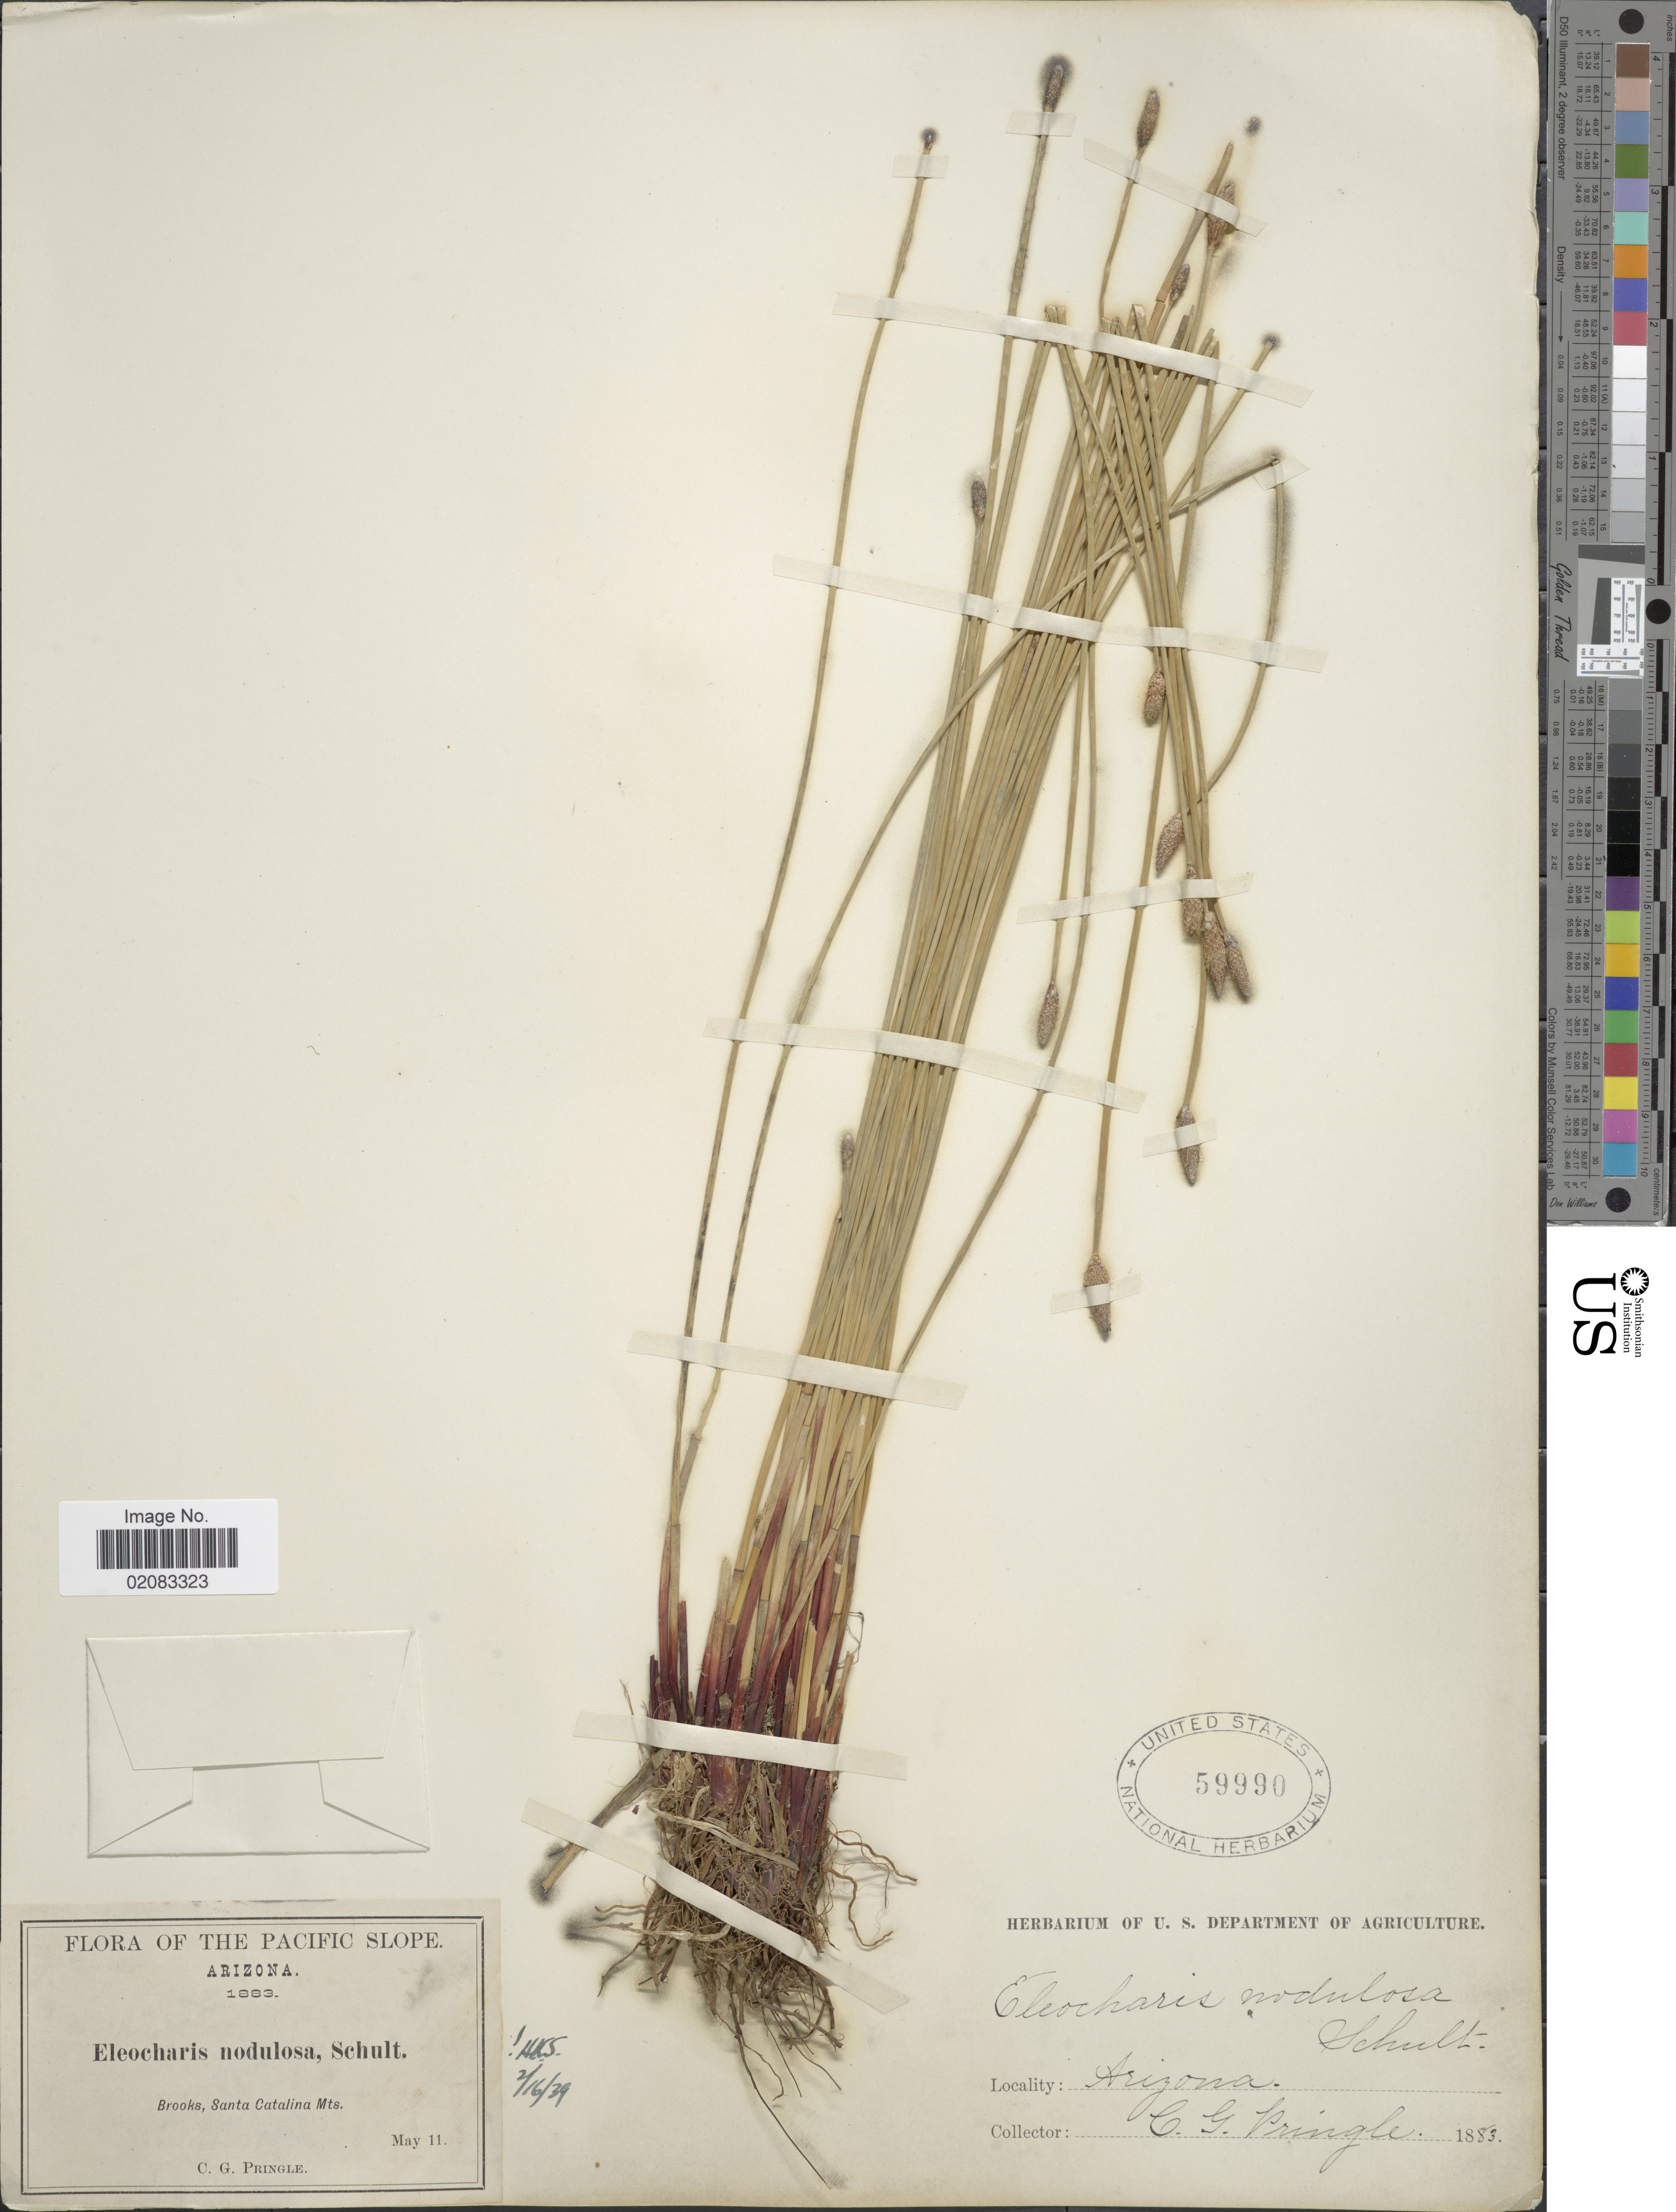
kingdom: Plantae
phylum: Tracheophyta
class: Liliopsida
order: Poales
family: Cyperaceae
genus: Eleocharis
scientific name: Eleocharis montana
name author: (Kunth) Roem. & Schult.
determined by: Strong, Mark T., (BOT), Smithsonian Institution - National Museum of Natural History (UNITED STATES)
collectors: C. G. Pringle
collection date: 1883-05-11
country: United States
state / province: Arizona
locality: The Pacific Slope, Brooks, Santa Catalina Mts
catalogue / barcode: US 59990